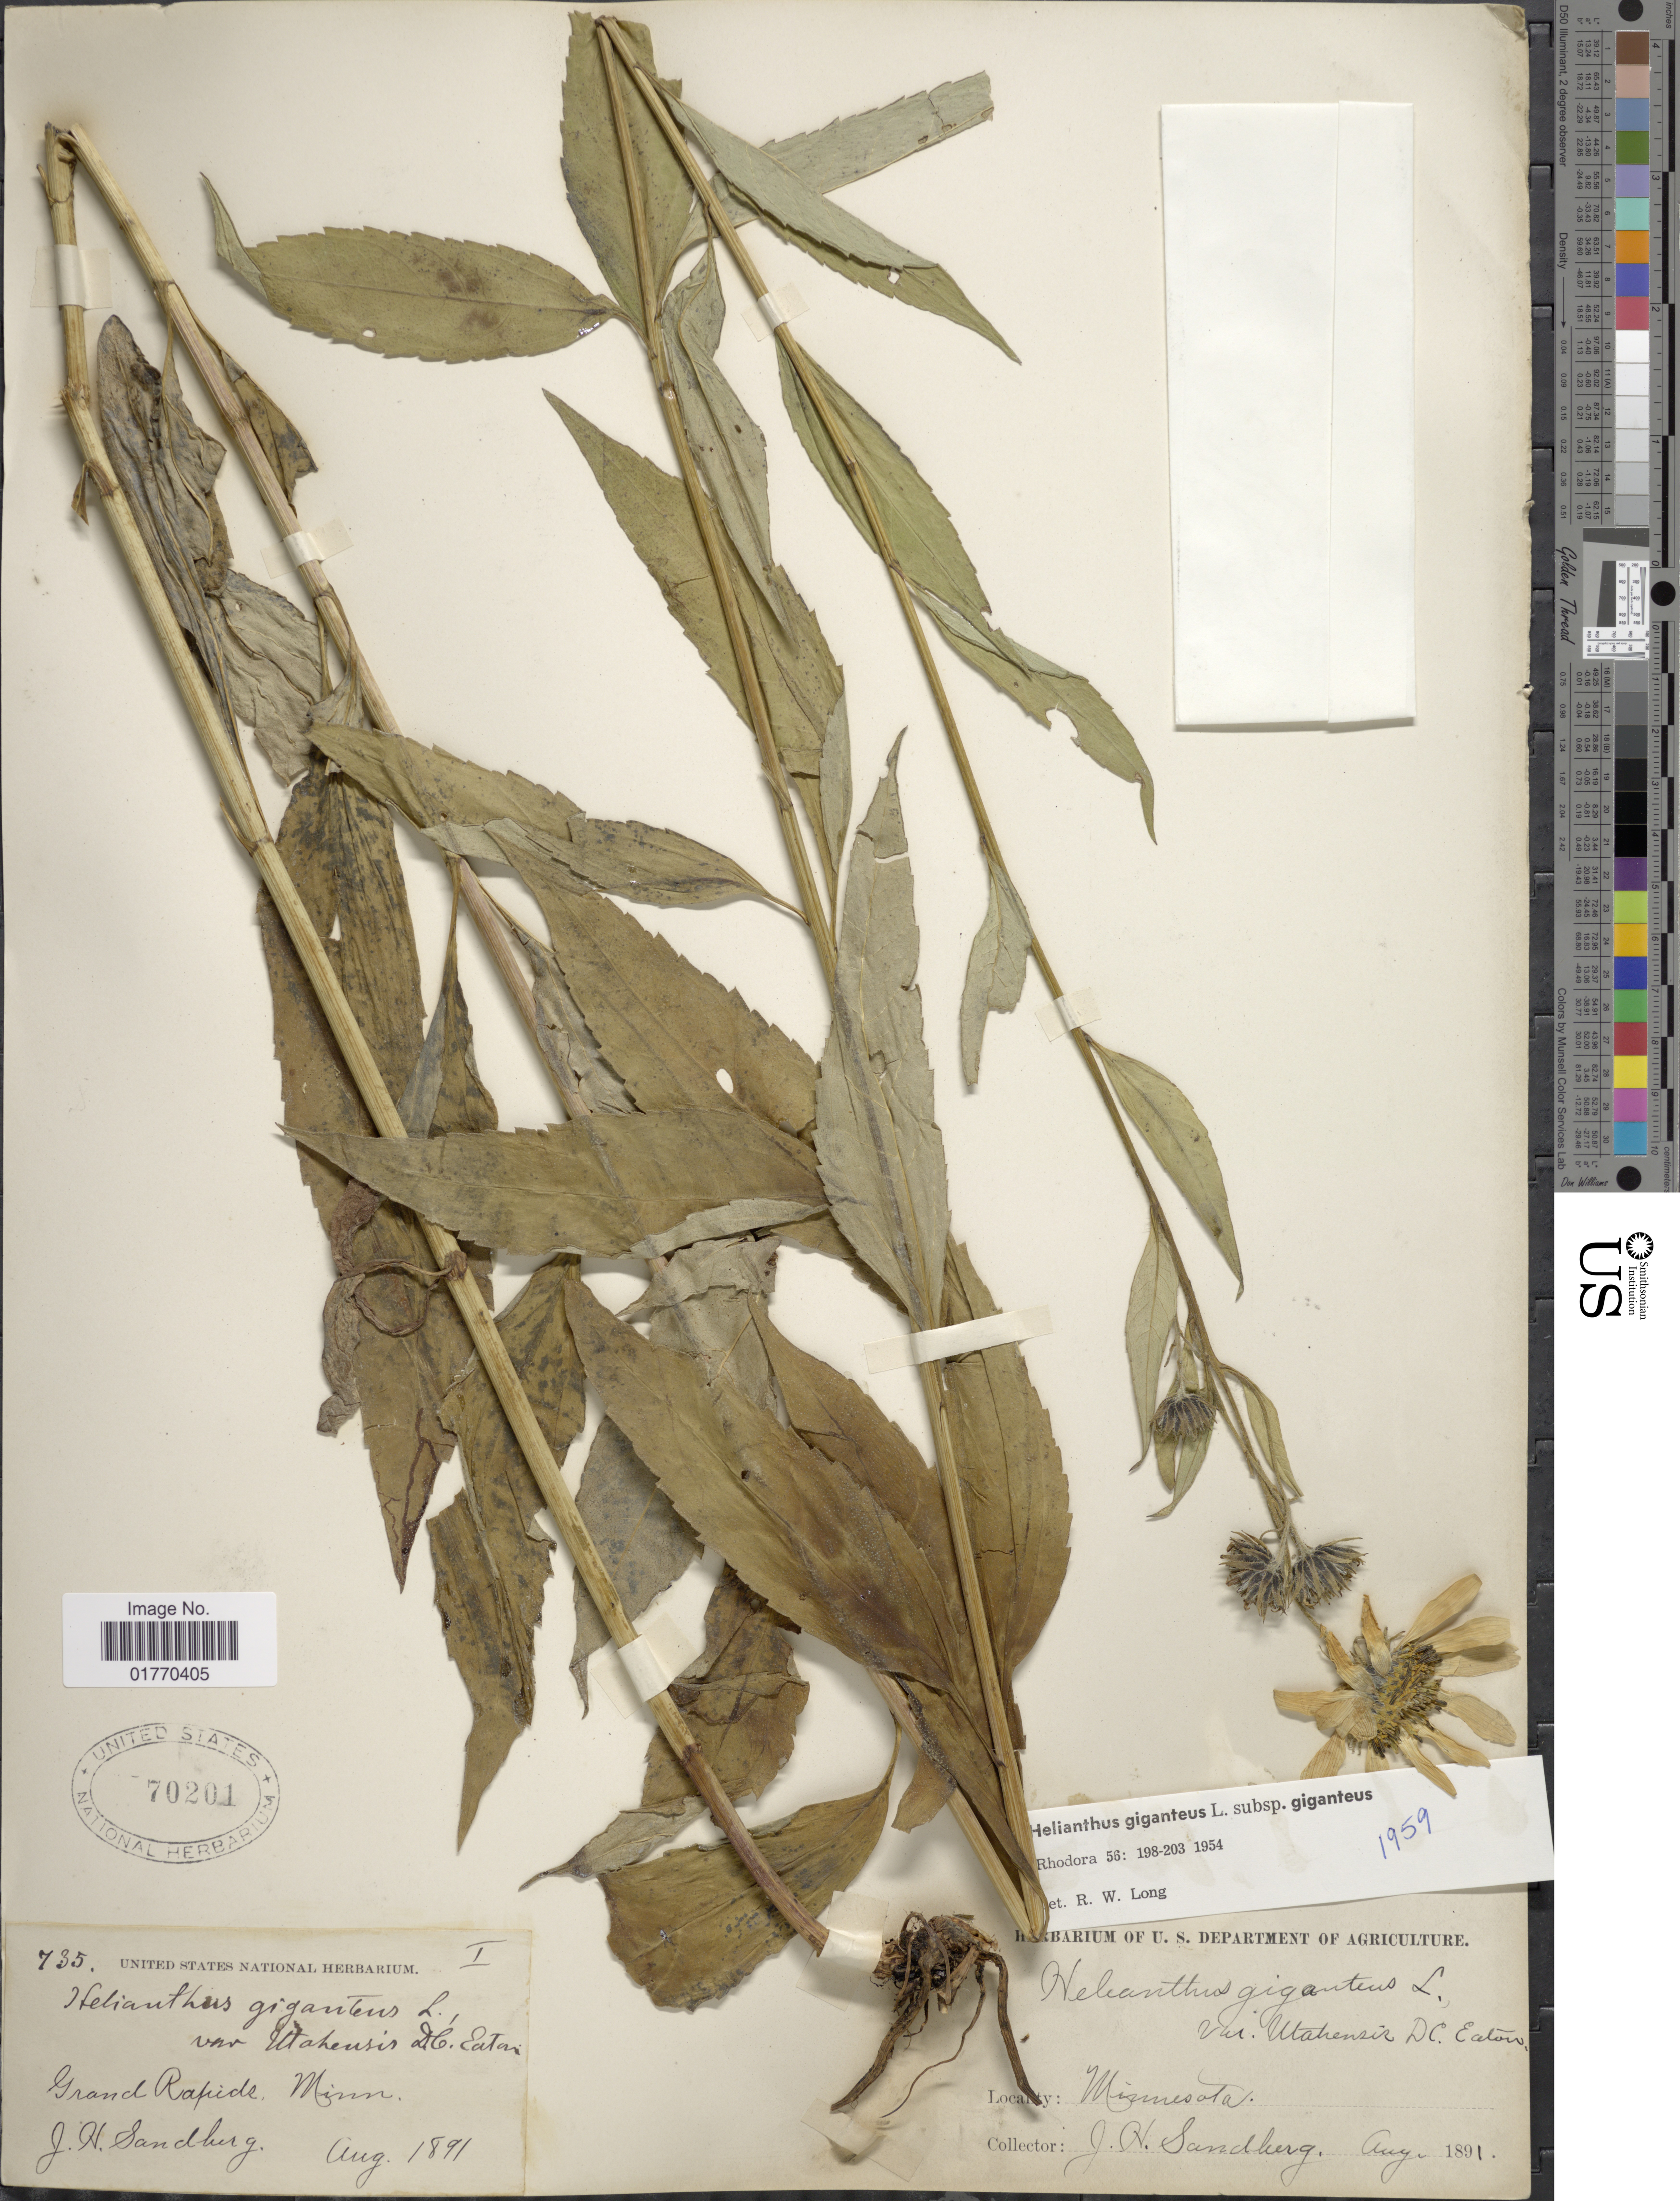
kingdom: Plantae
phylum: Tracheophyta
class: Magnoliopsida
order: Asterales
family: Asteraceae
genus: Helianthus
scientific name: Helianthus giganteus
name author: L.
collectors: J. H. Sandberg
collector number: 735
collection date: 1891-08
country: United States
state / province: Minnesota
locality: Grand Rapids, Minn.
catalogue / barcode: US 70201